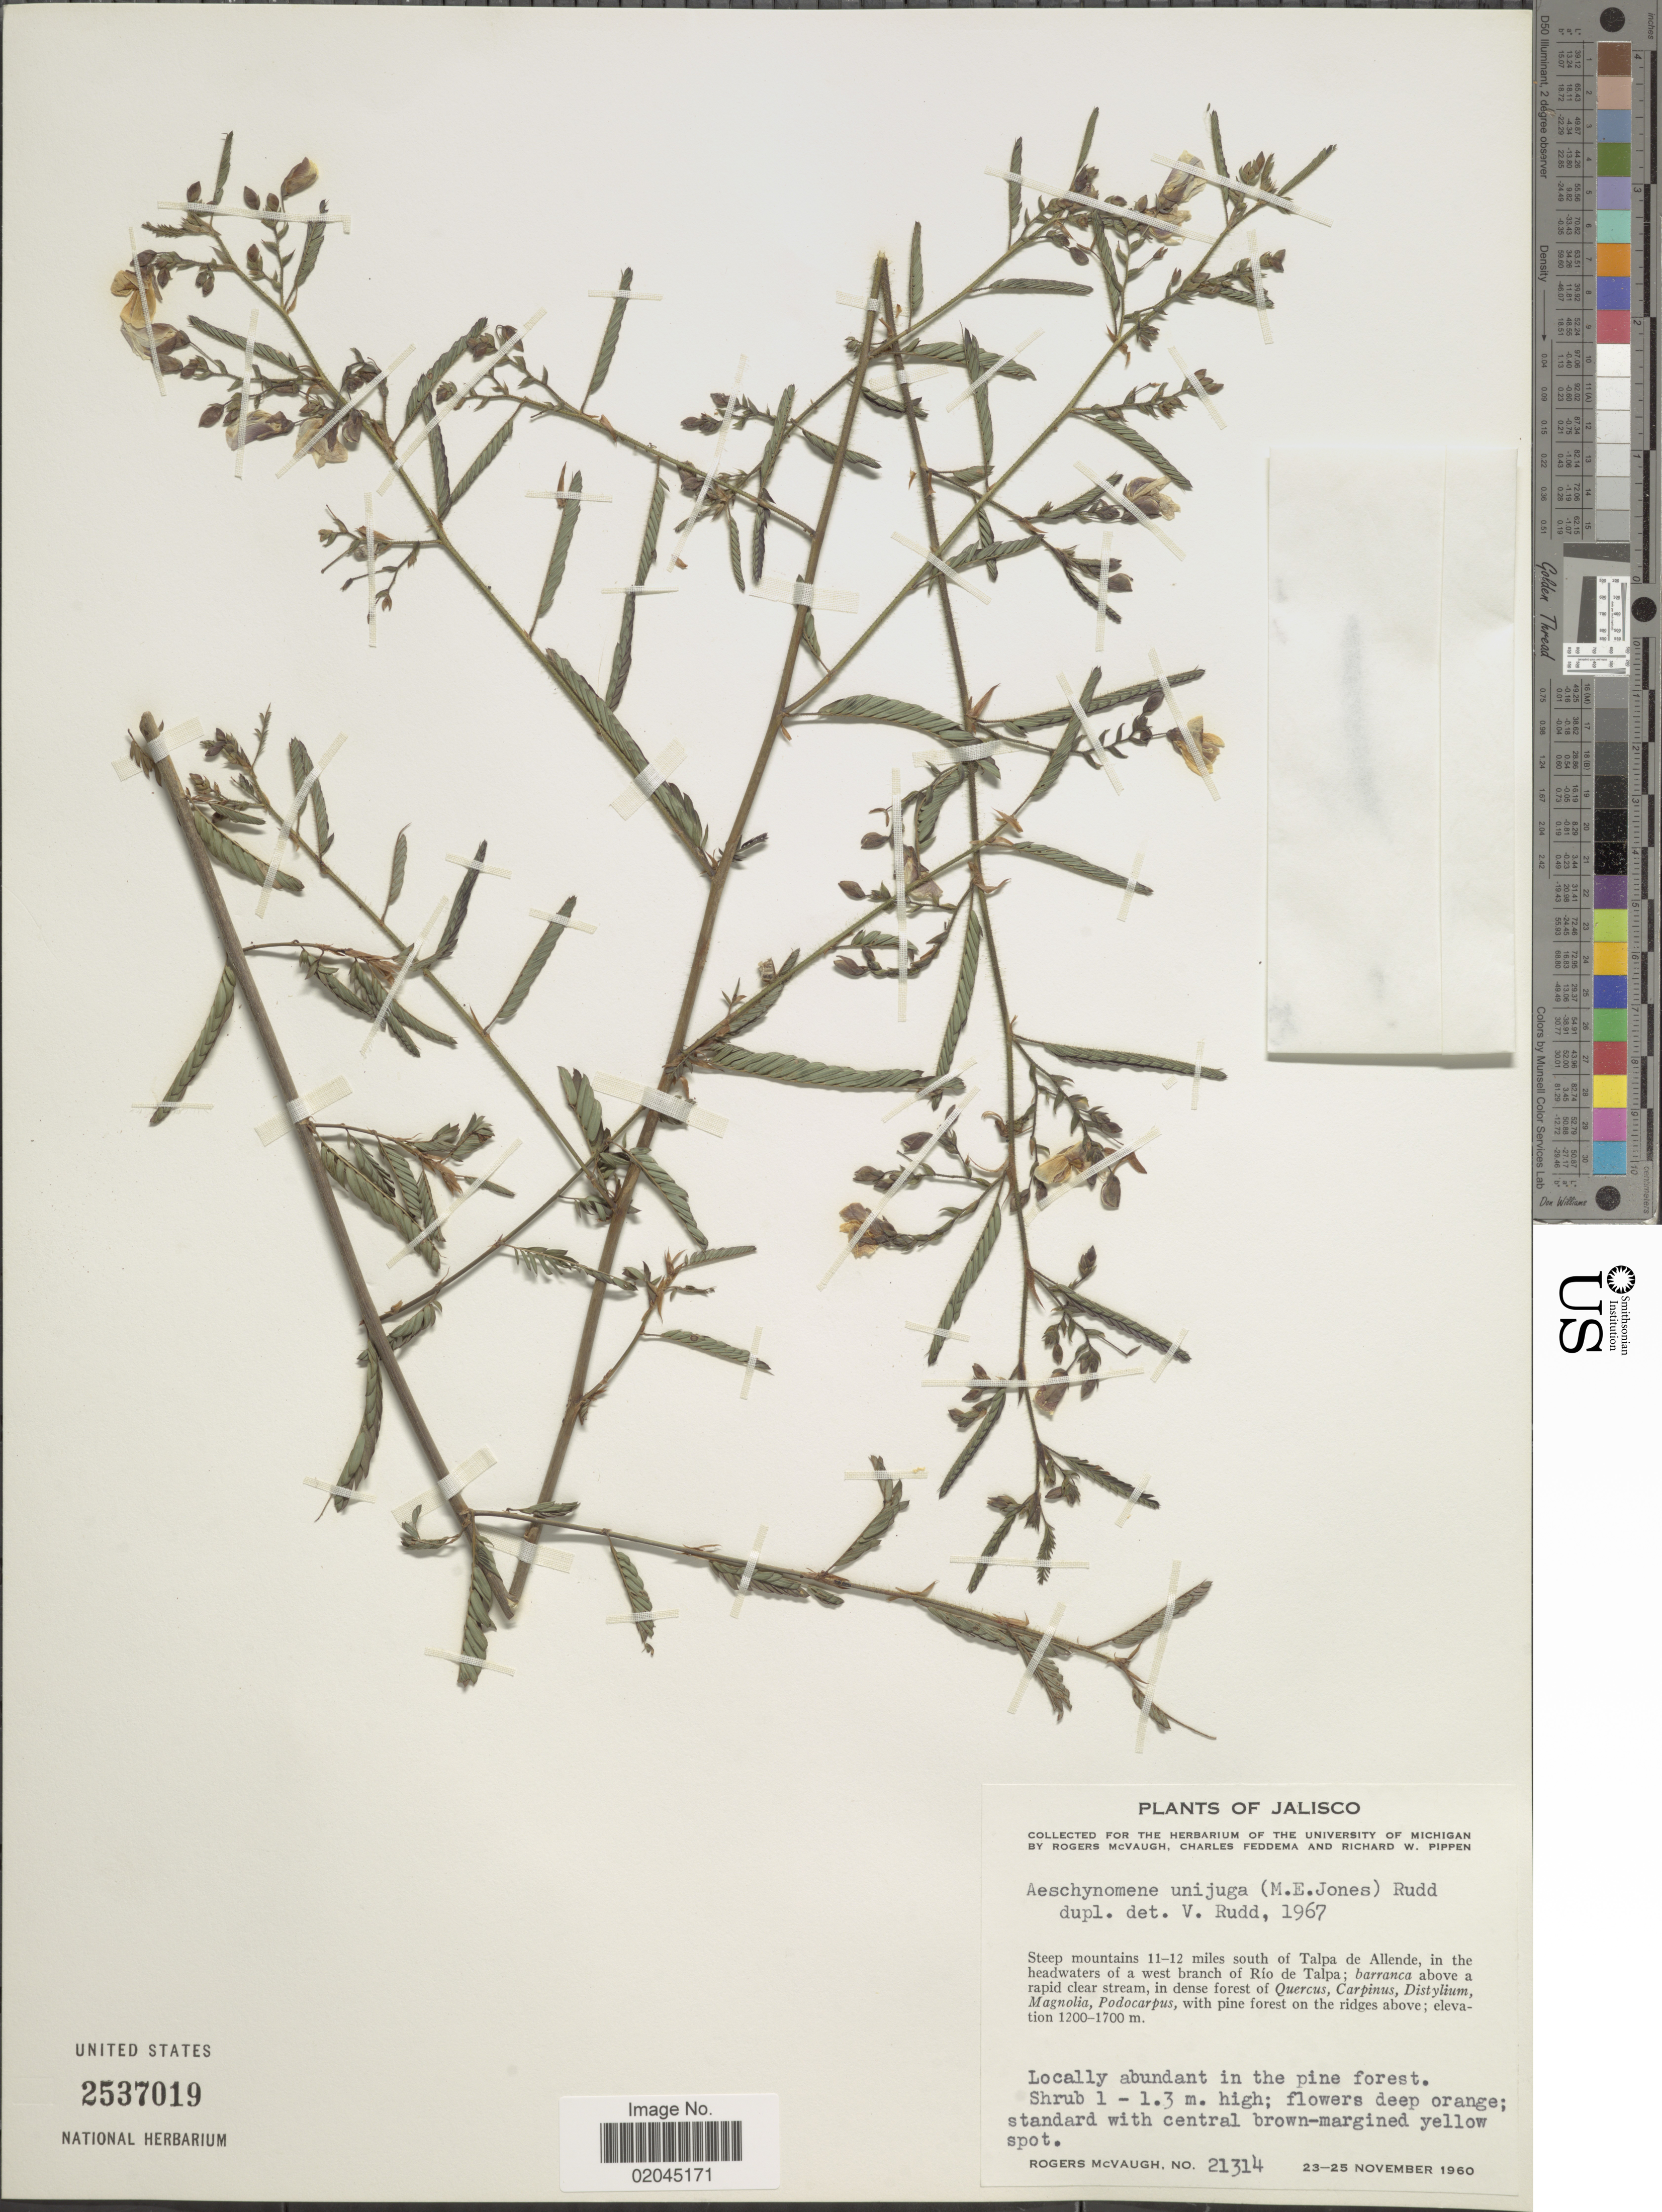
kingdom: Plantae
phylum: Tracheophyta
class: Magnoliopsida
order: Fabales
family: Fabaceae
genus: Aeschynomene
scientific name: Aeschynomene unijuga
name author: (M.E. Jones) Rudd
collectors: R. McVaugh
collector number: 21314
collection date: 1960-11-23/1960-11-25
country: Mexico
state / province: Jalisco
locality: Steep mountains11-12 miles south of Talpa de Allende, in the headwaters of a west branch of Río de Talpa, barranca above a rapid clear stream, in dense forest, with pine forest on the ridges above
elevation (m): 1200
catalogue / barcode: US 2537019